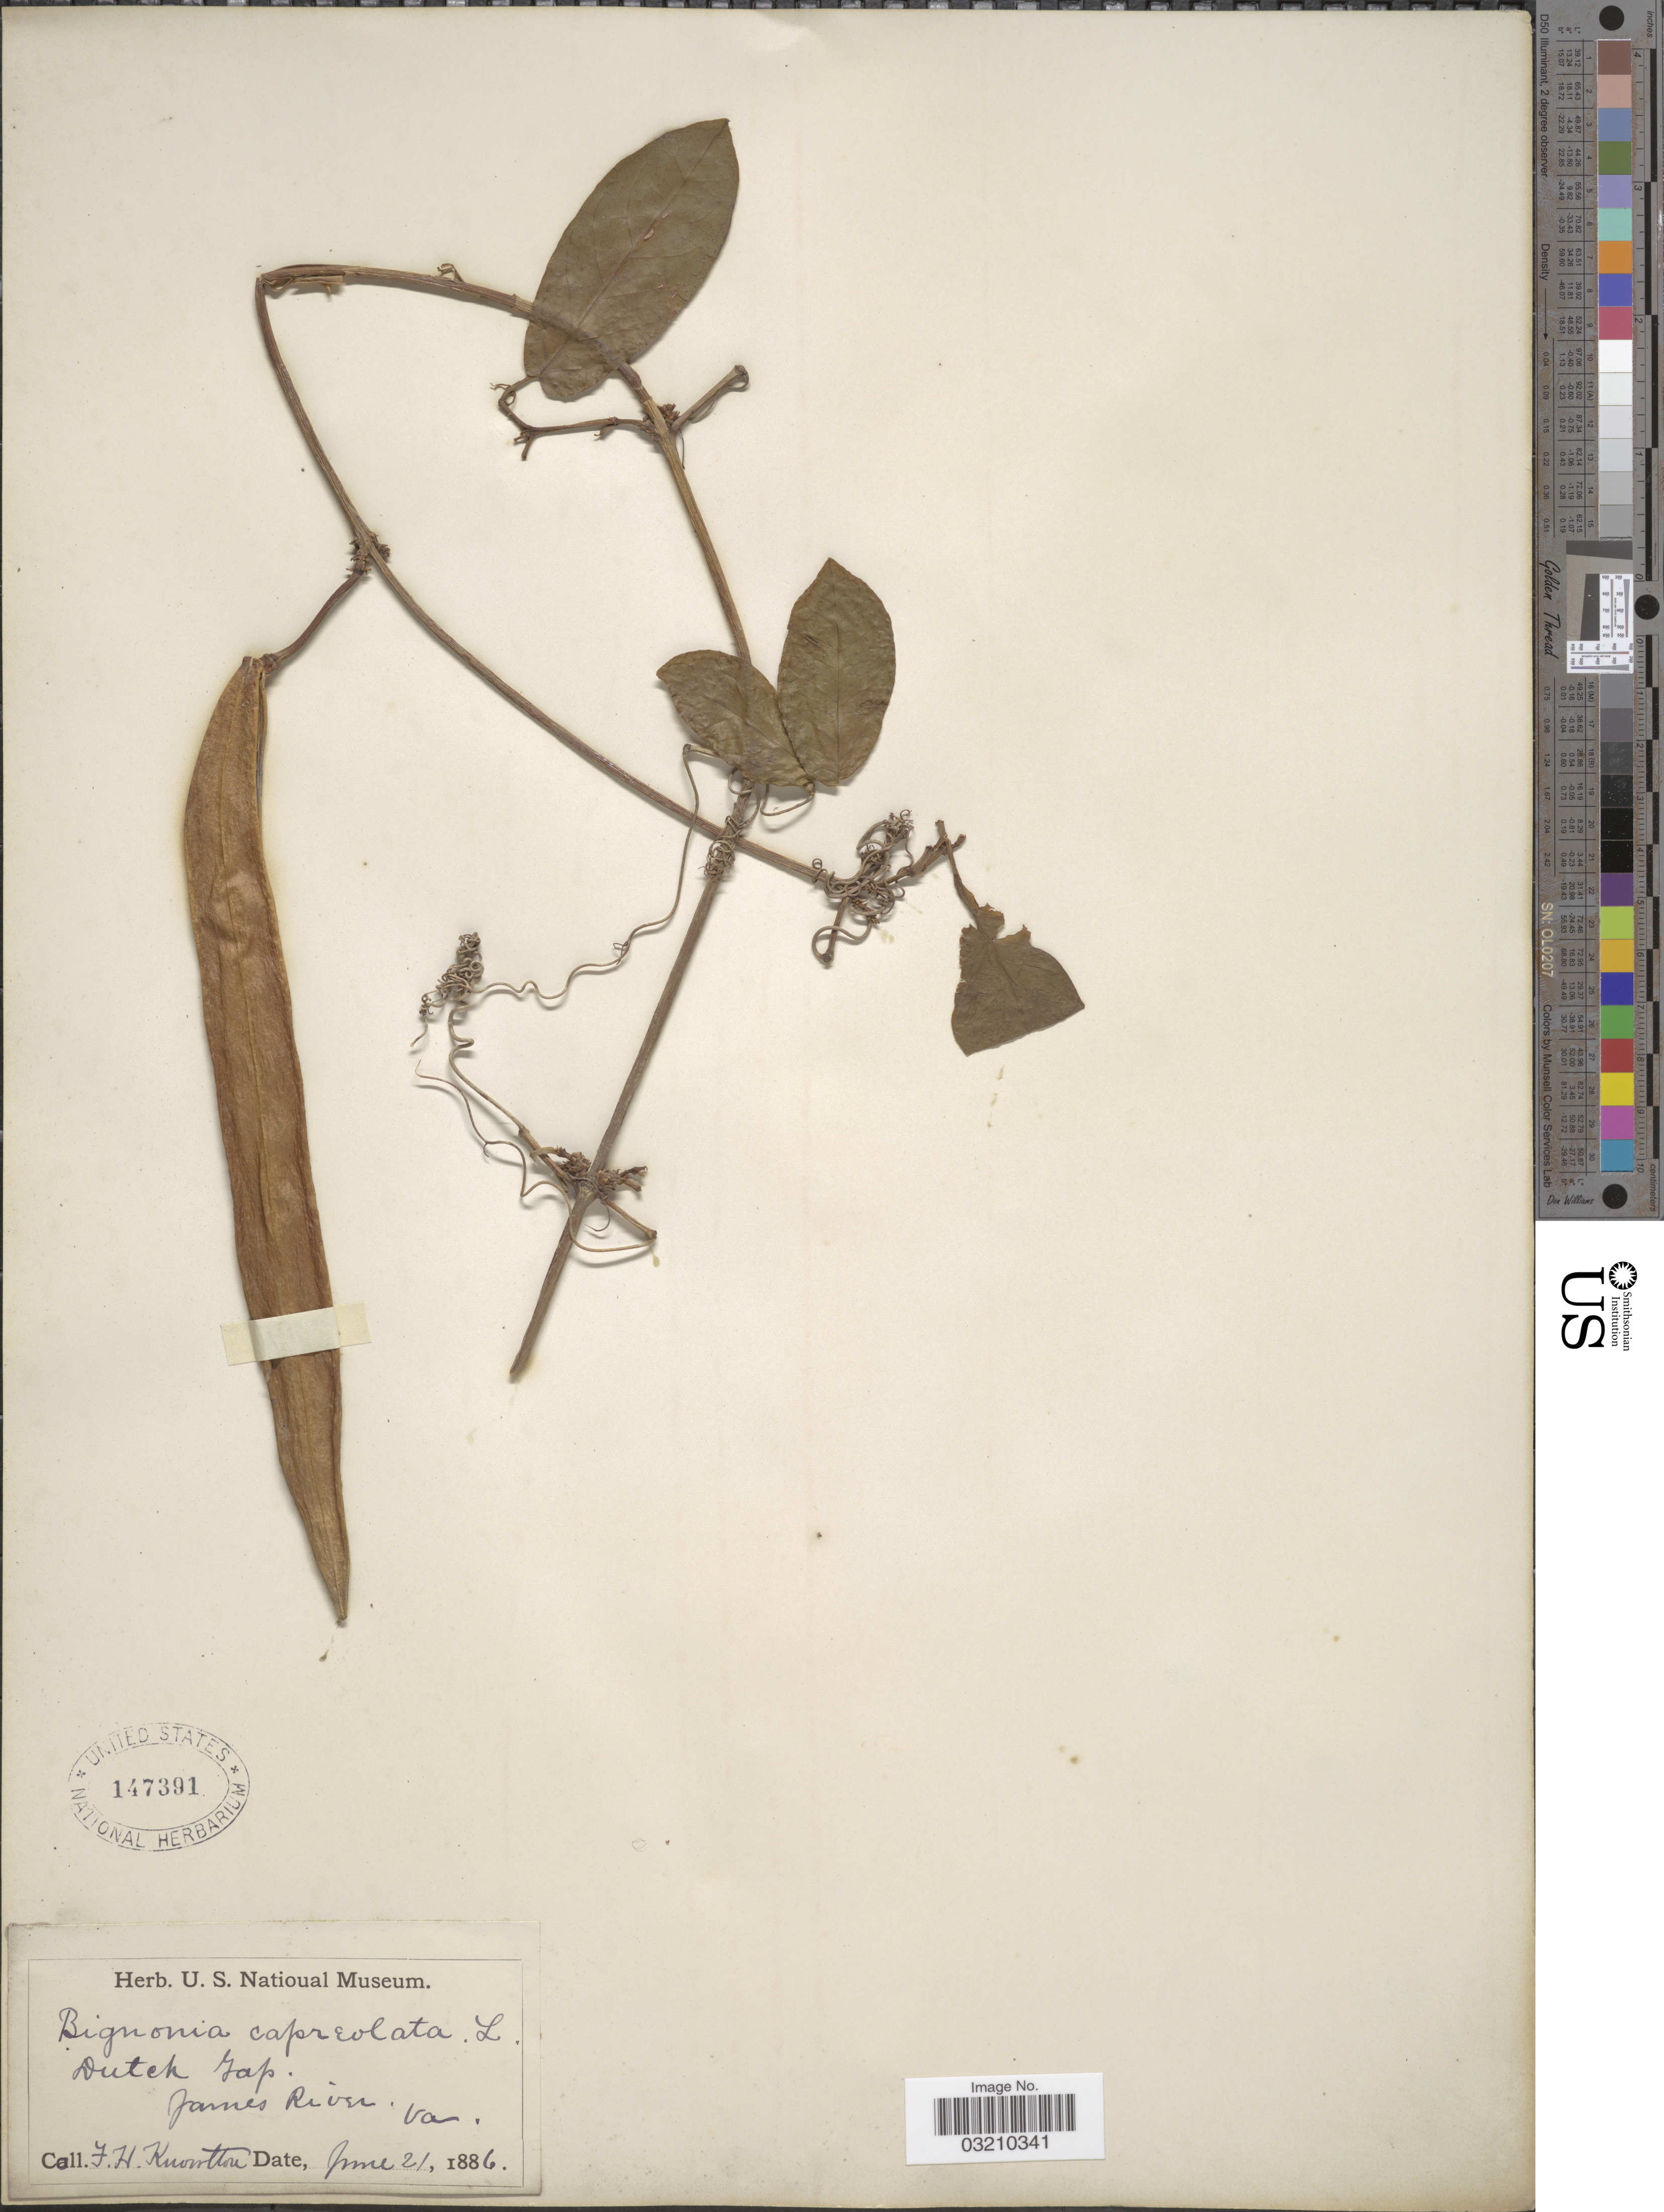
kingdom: Plantae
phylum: Tracheophyta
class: Magnoliopsida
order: Lamiales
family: Bignoniaceae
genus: Bignonia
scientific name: Bignonia capreolata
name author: L.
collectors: F. H. Knowlton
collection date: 1886-06-21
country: United States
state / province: Virginia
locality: Dutch Gap. James River.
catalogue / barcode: US 147391